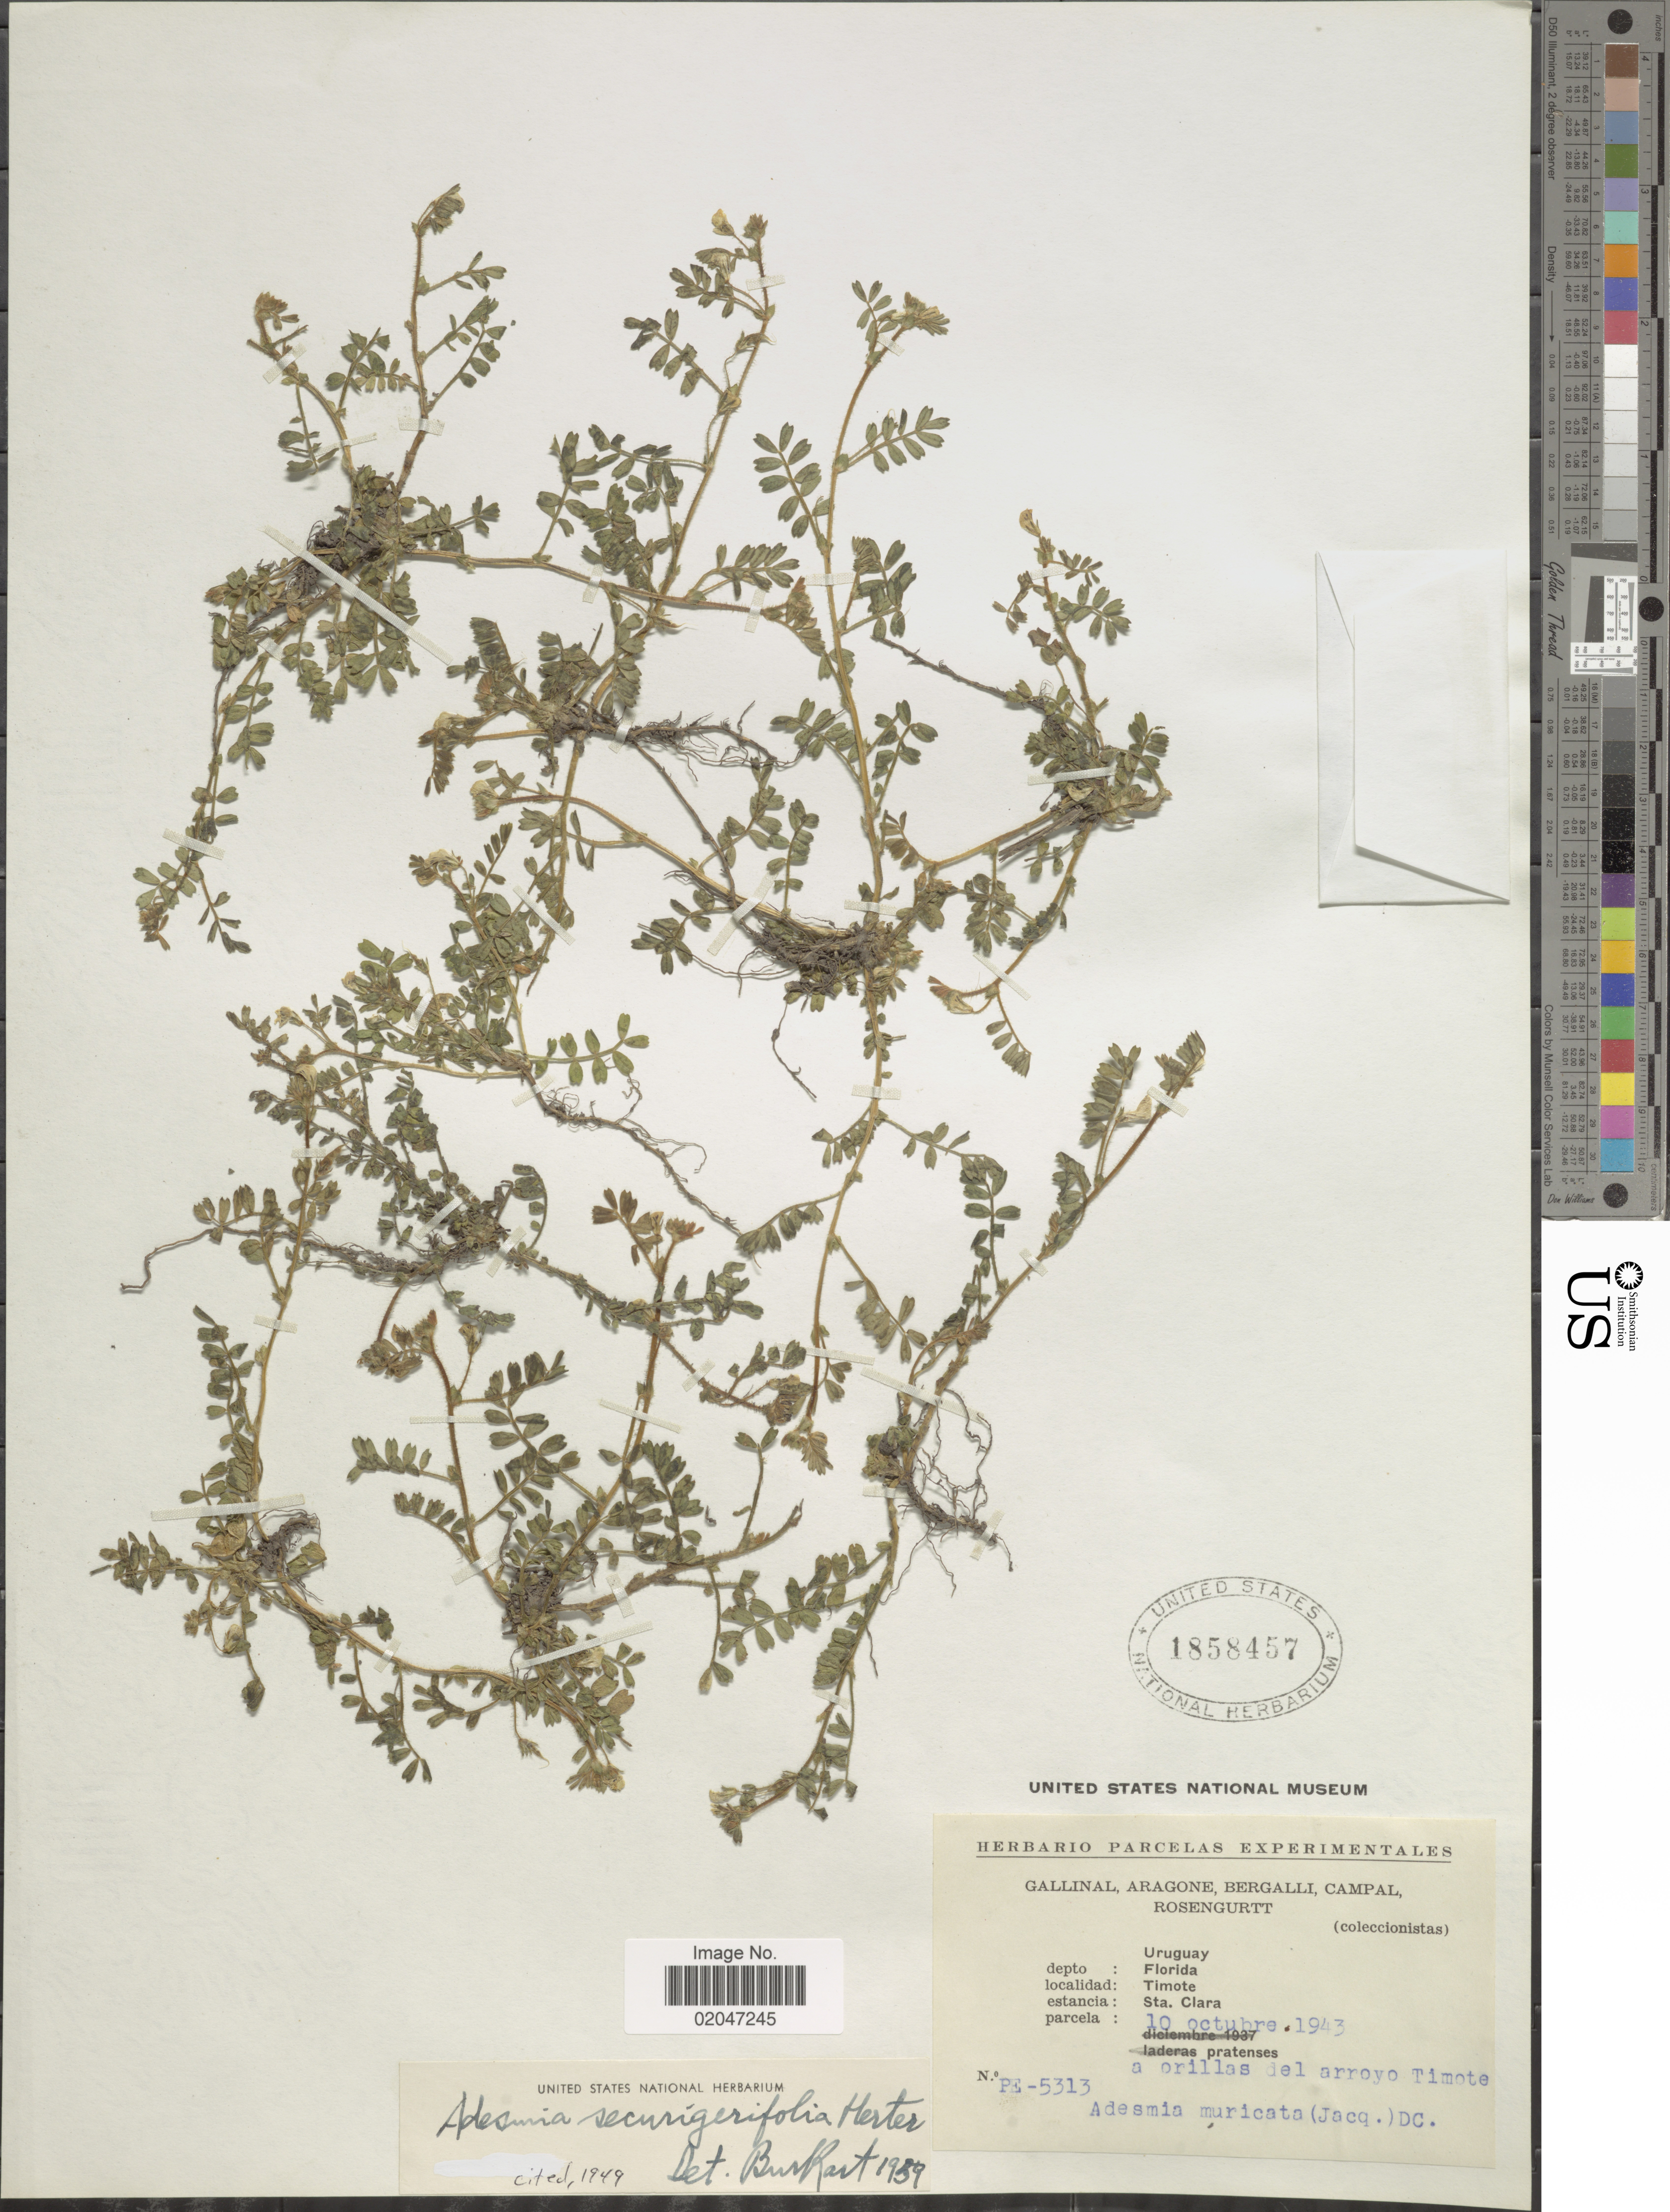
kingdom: Plantae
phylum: Tracheophyta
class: Magnoliopsida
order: Fabales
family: Fabaceae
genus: Adesmia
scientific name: Adesmia securigerifolia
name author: Herter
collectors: -. Gallinal, -- Aragone, -- Bergalli, -- Campal & Rosengurtt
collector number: PE-5313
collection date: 1943-10-10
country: Uruguay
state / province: Florida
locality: Depto: Florida, Timote, estancia: Sta Clara, a orillas del arroyo Timote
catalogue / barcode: US 1858457